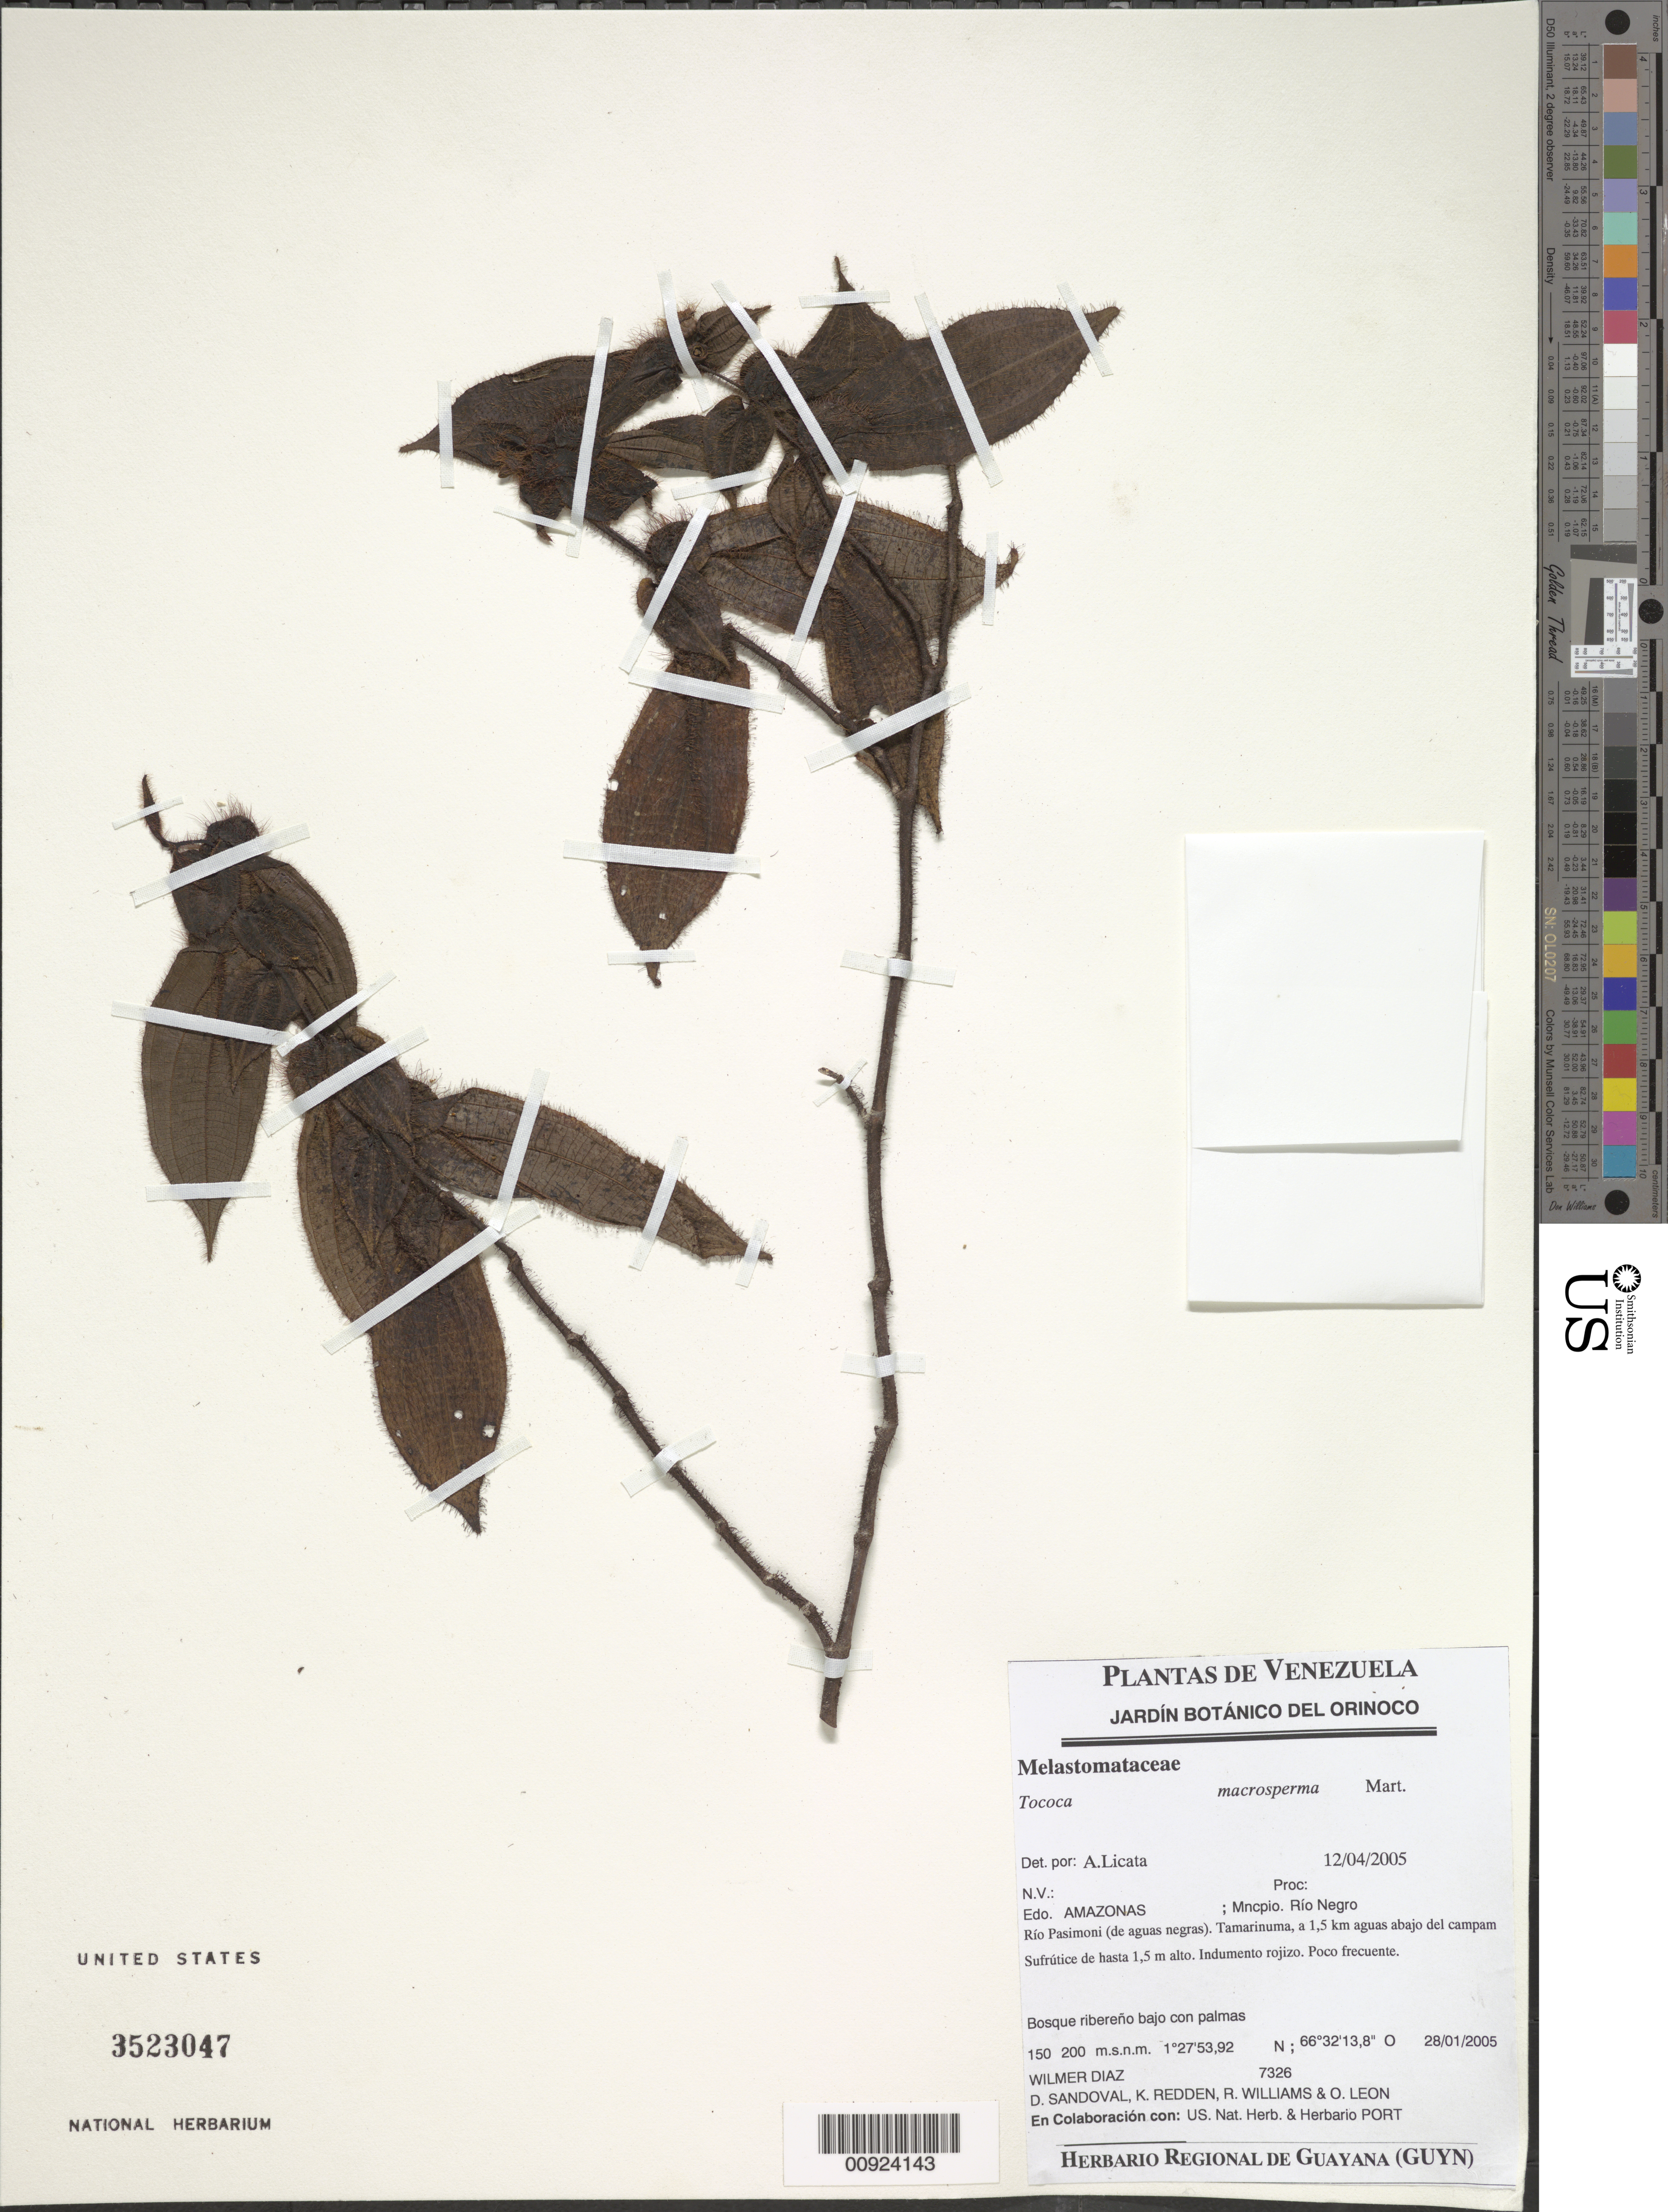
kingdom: Plantae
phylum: Tracheophyta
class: Magnoliopsida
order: Myrtales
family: Melastomataceae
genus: Tococa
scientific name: Tococa macrosperma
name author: Mart.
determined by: Licata, A., (PORT), Univ. Nac. Exp. de los Llanos Ezequiel Zamora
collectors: W. Díaz P., D. Sandoval, K. M. Redden, R. Williams & O. León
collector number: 7326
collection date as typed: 28-Jan-05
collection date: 2005-01-28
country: Venezuela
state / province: Amazonas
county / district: Río Negro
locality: Río Pasimoni, Tamarinuma, a 1.5 aguas abajo del campamento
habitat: Bosque ribereno bajo con palmas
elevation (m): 150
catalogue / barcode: US 3523047